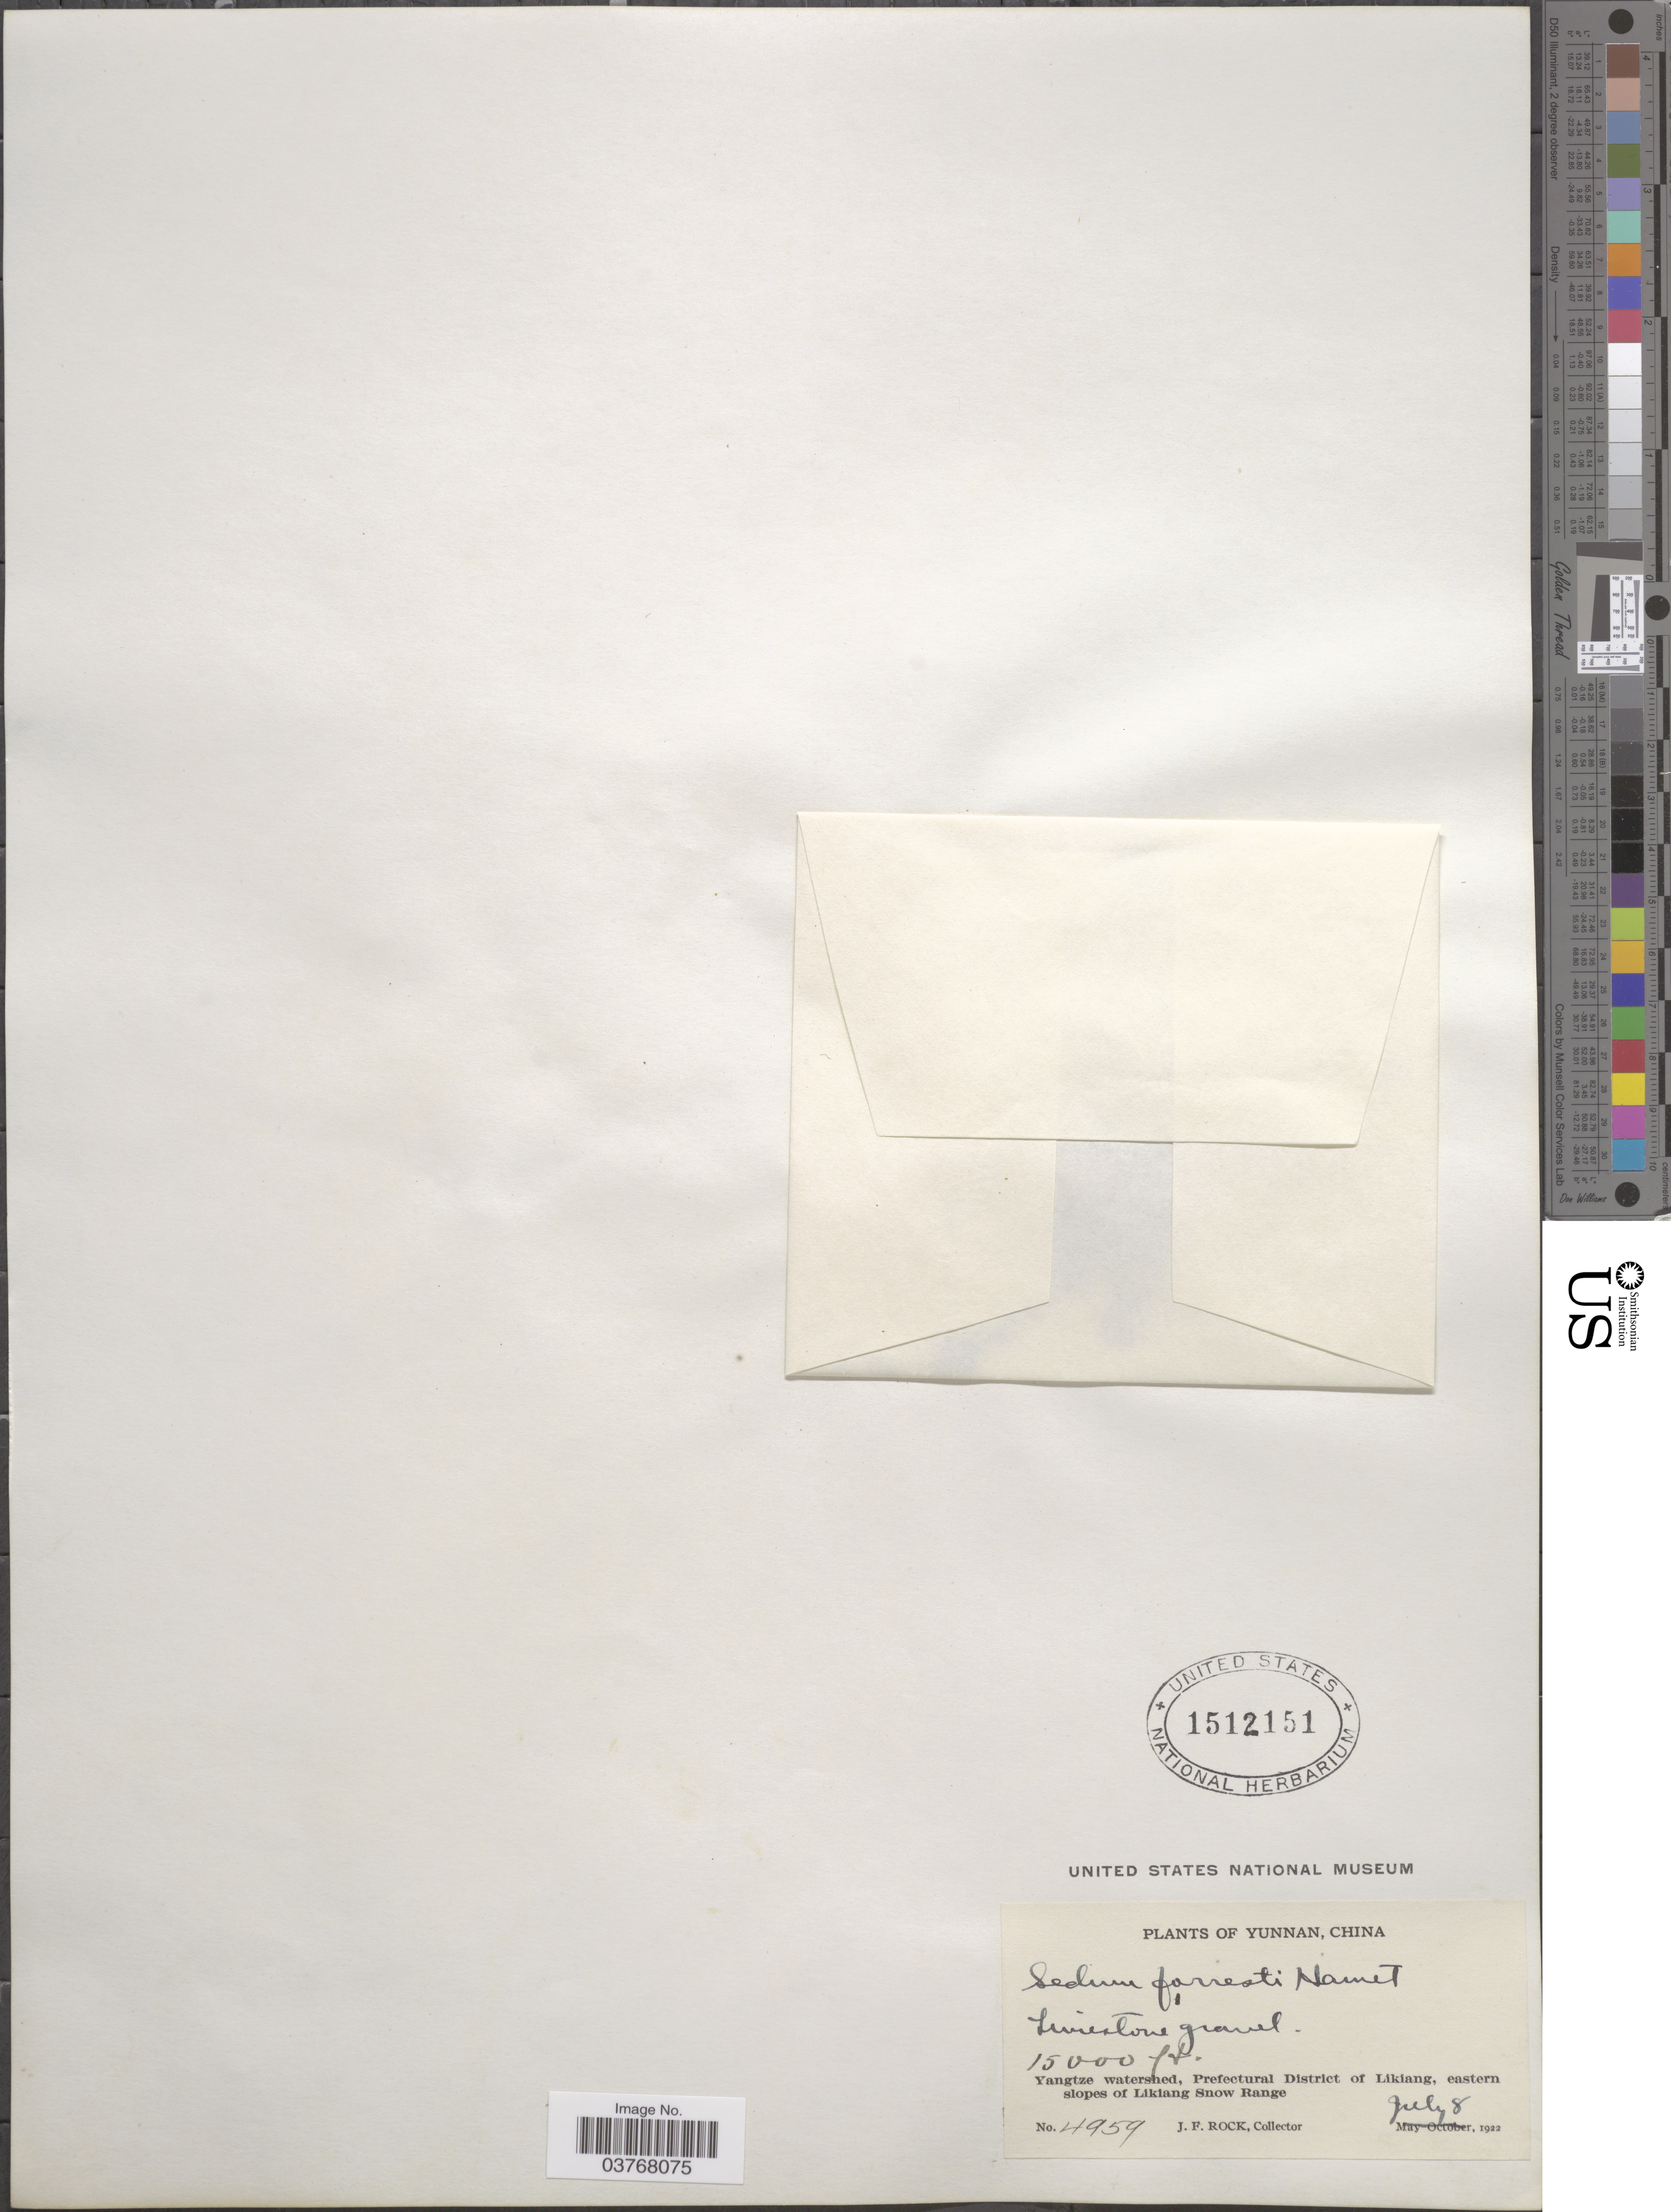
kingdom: Plantae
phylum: Tracheophyta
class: Magnoliopsida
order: Saxifragales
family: Crassulaceae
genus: Rhodiola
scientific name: Rhodiola forrestii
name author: (Raym.-Hamet) S.H. Fu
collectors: J. Rock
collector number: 4959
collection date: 1922-07-08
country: China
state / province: Yunnan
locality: Yangtze watershed, Prefectural District of Likiang, eastern slopes of Likiang Snow Range.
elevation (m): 4572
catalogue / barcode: US 1512151